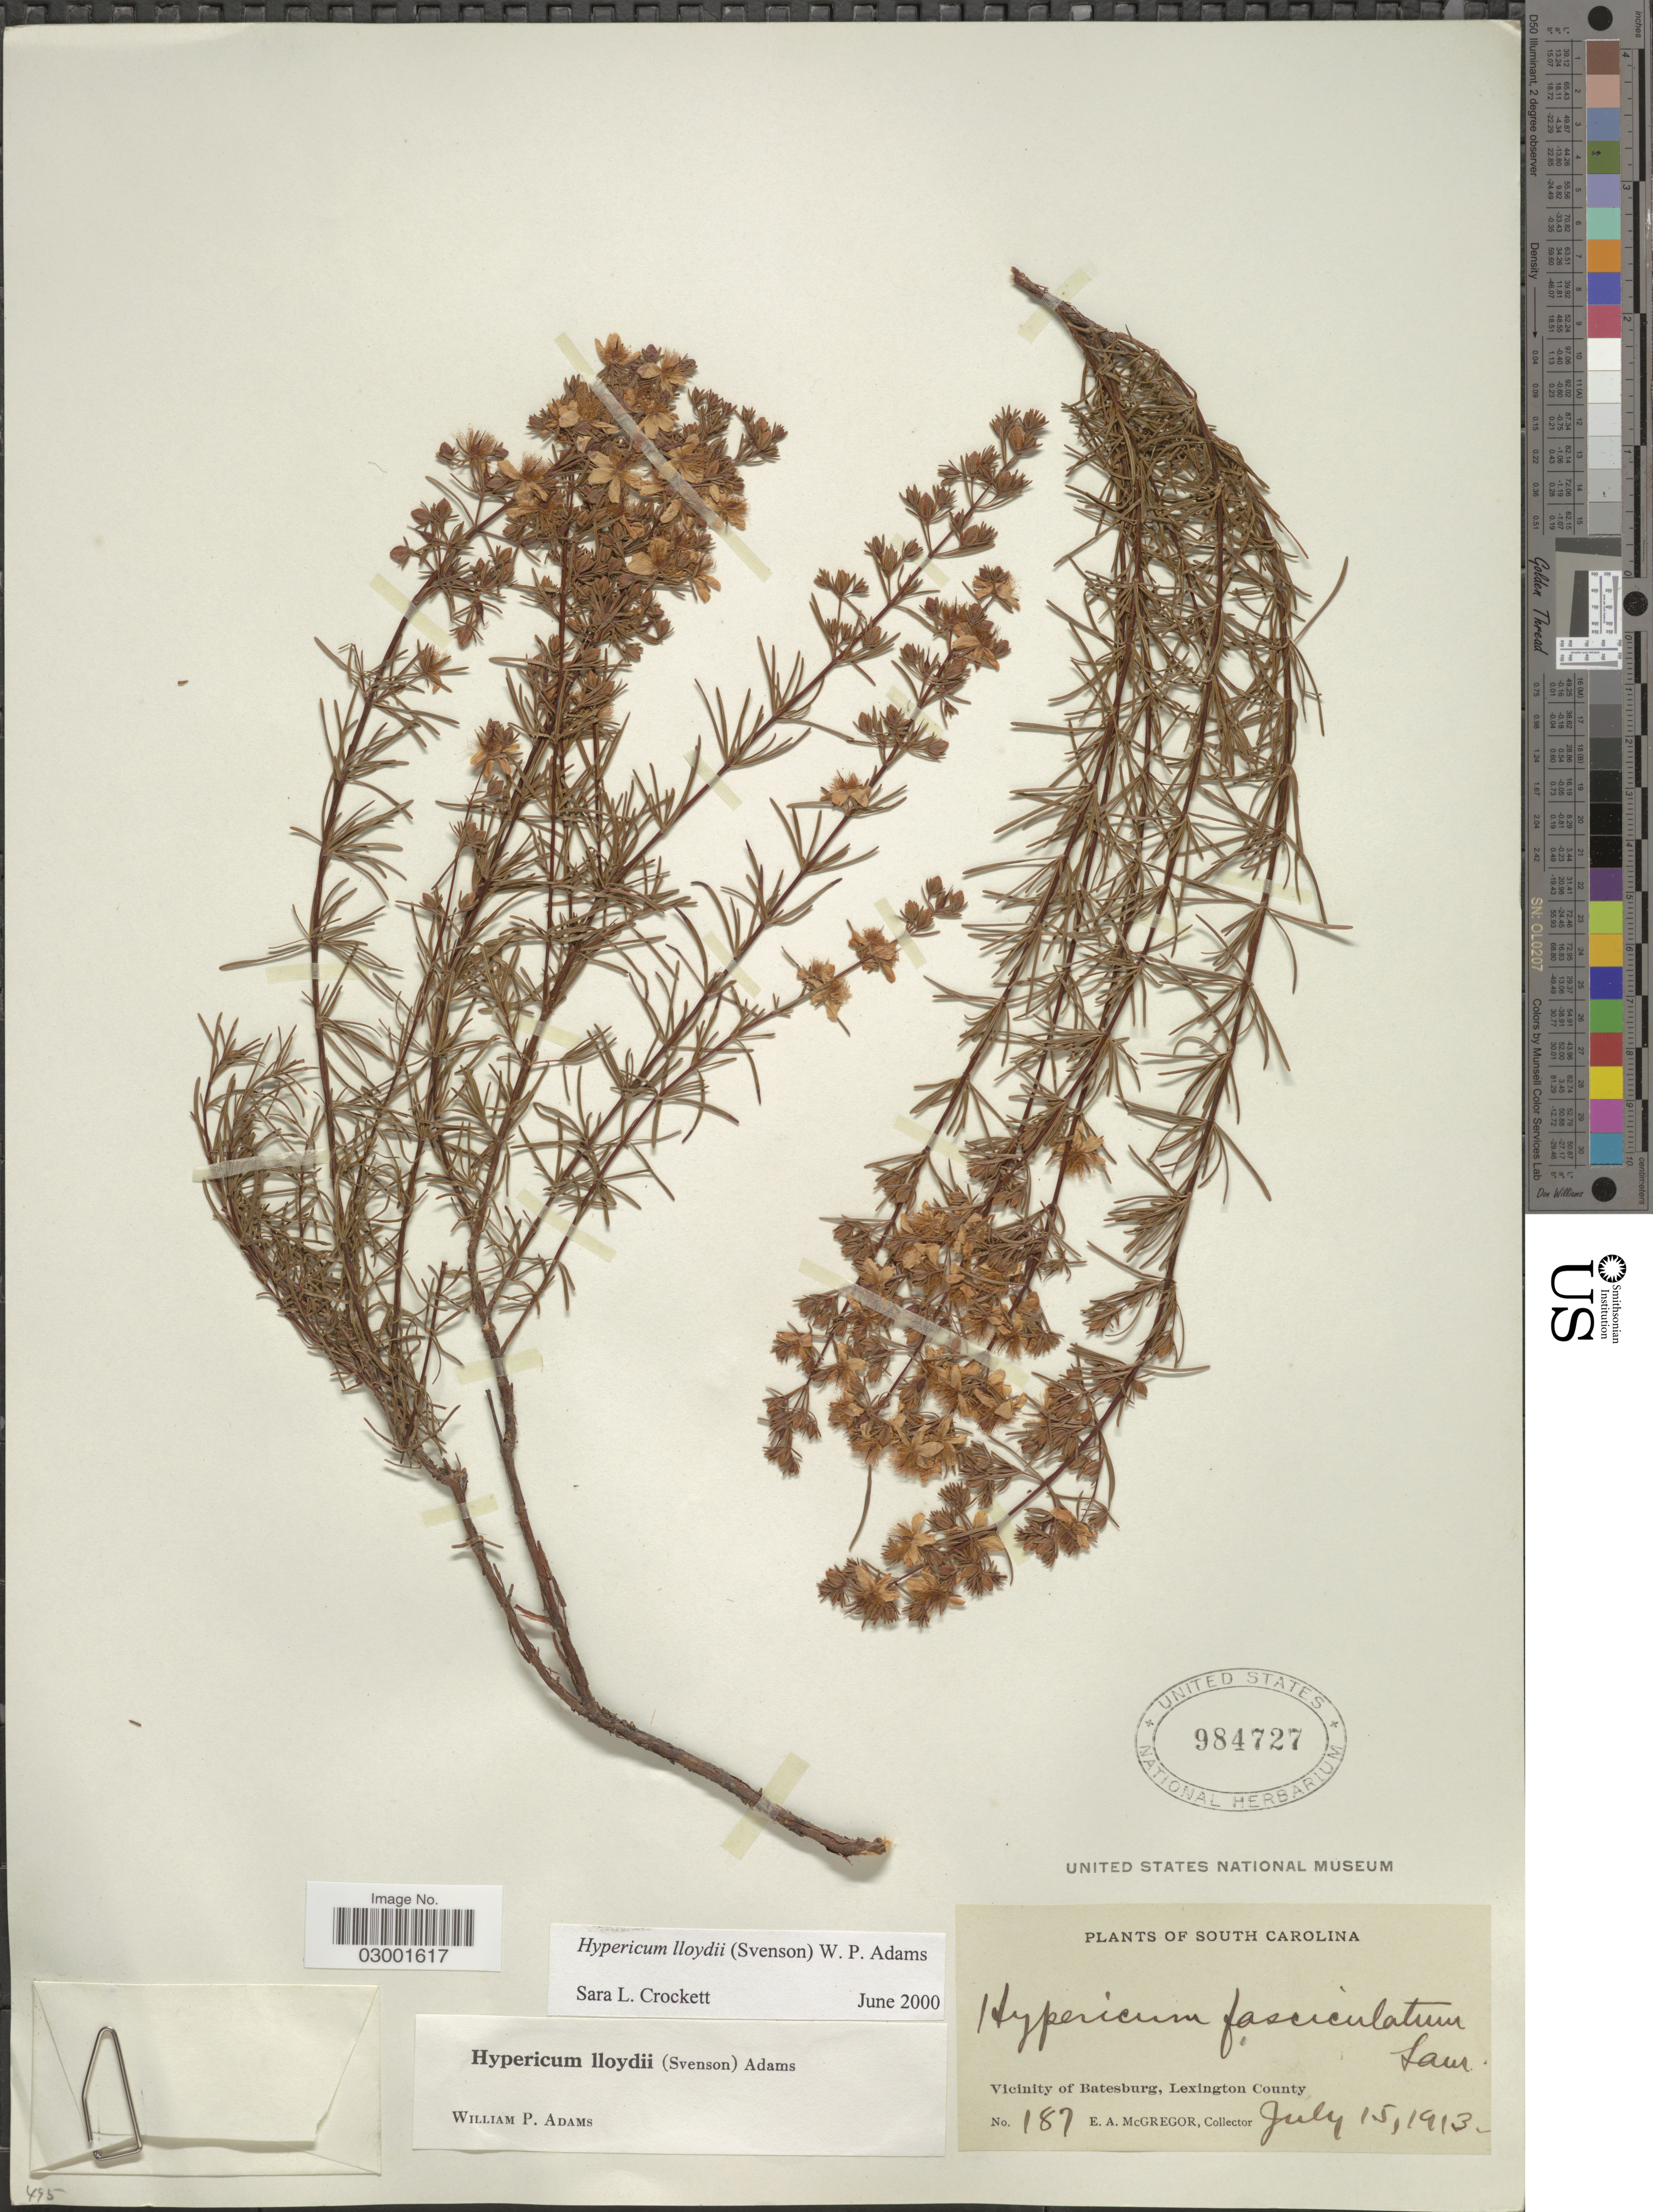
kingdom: Plantae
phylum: Tracheophyta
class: Magnoliopsida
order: Malpighiales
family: Hypericaceae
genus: Hypericum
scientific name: Hypericum lloydii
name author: (Svenson) W.P. Adams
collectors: E. A. McGregor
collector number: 187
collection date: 1913-07-15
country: United States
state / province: South Carolina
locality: Vicinity of Batesburg, Lexington County.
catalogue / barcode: US 984727